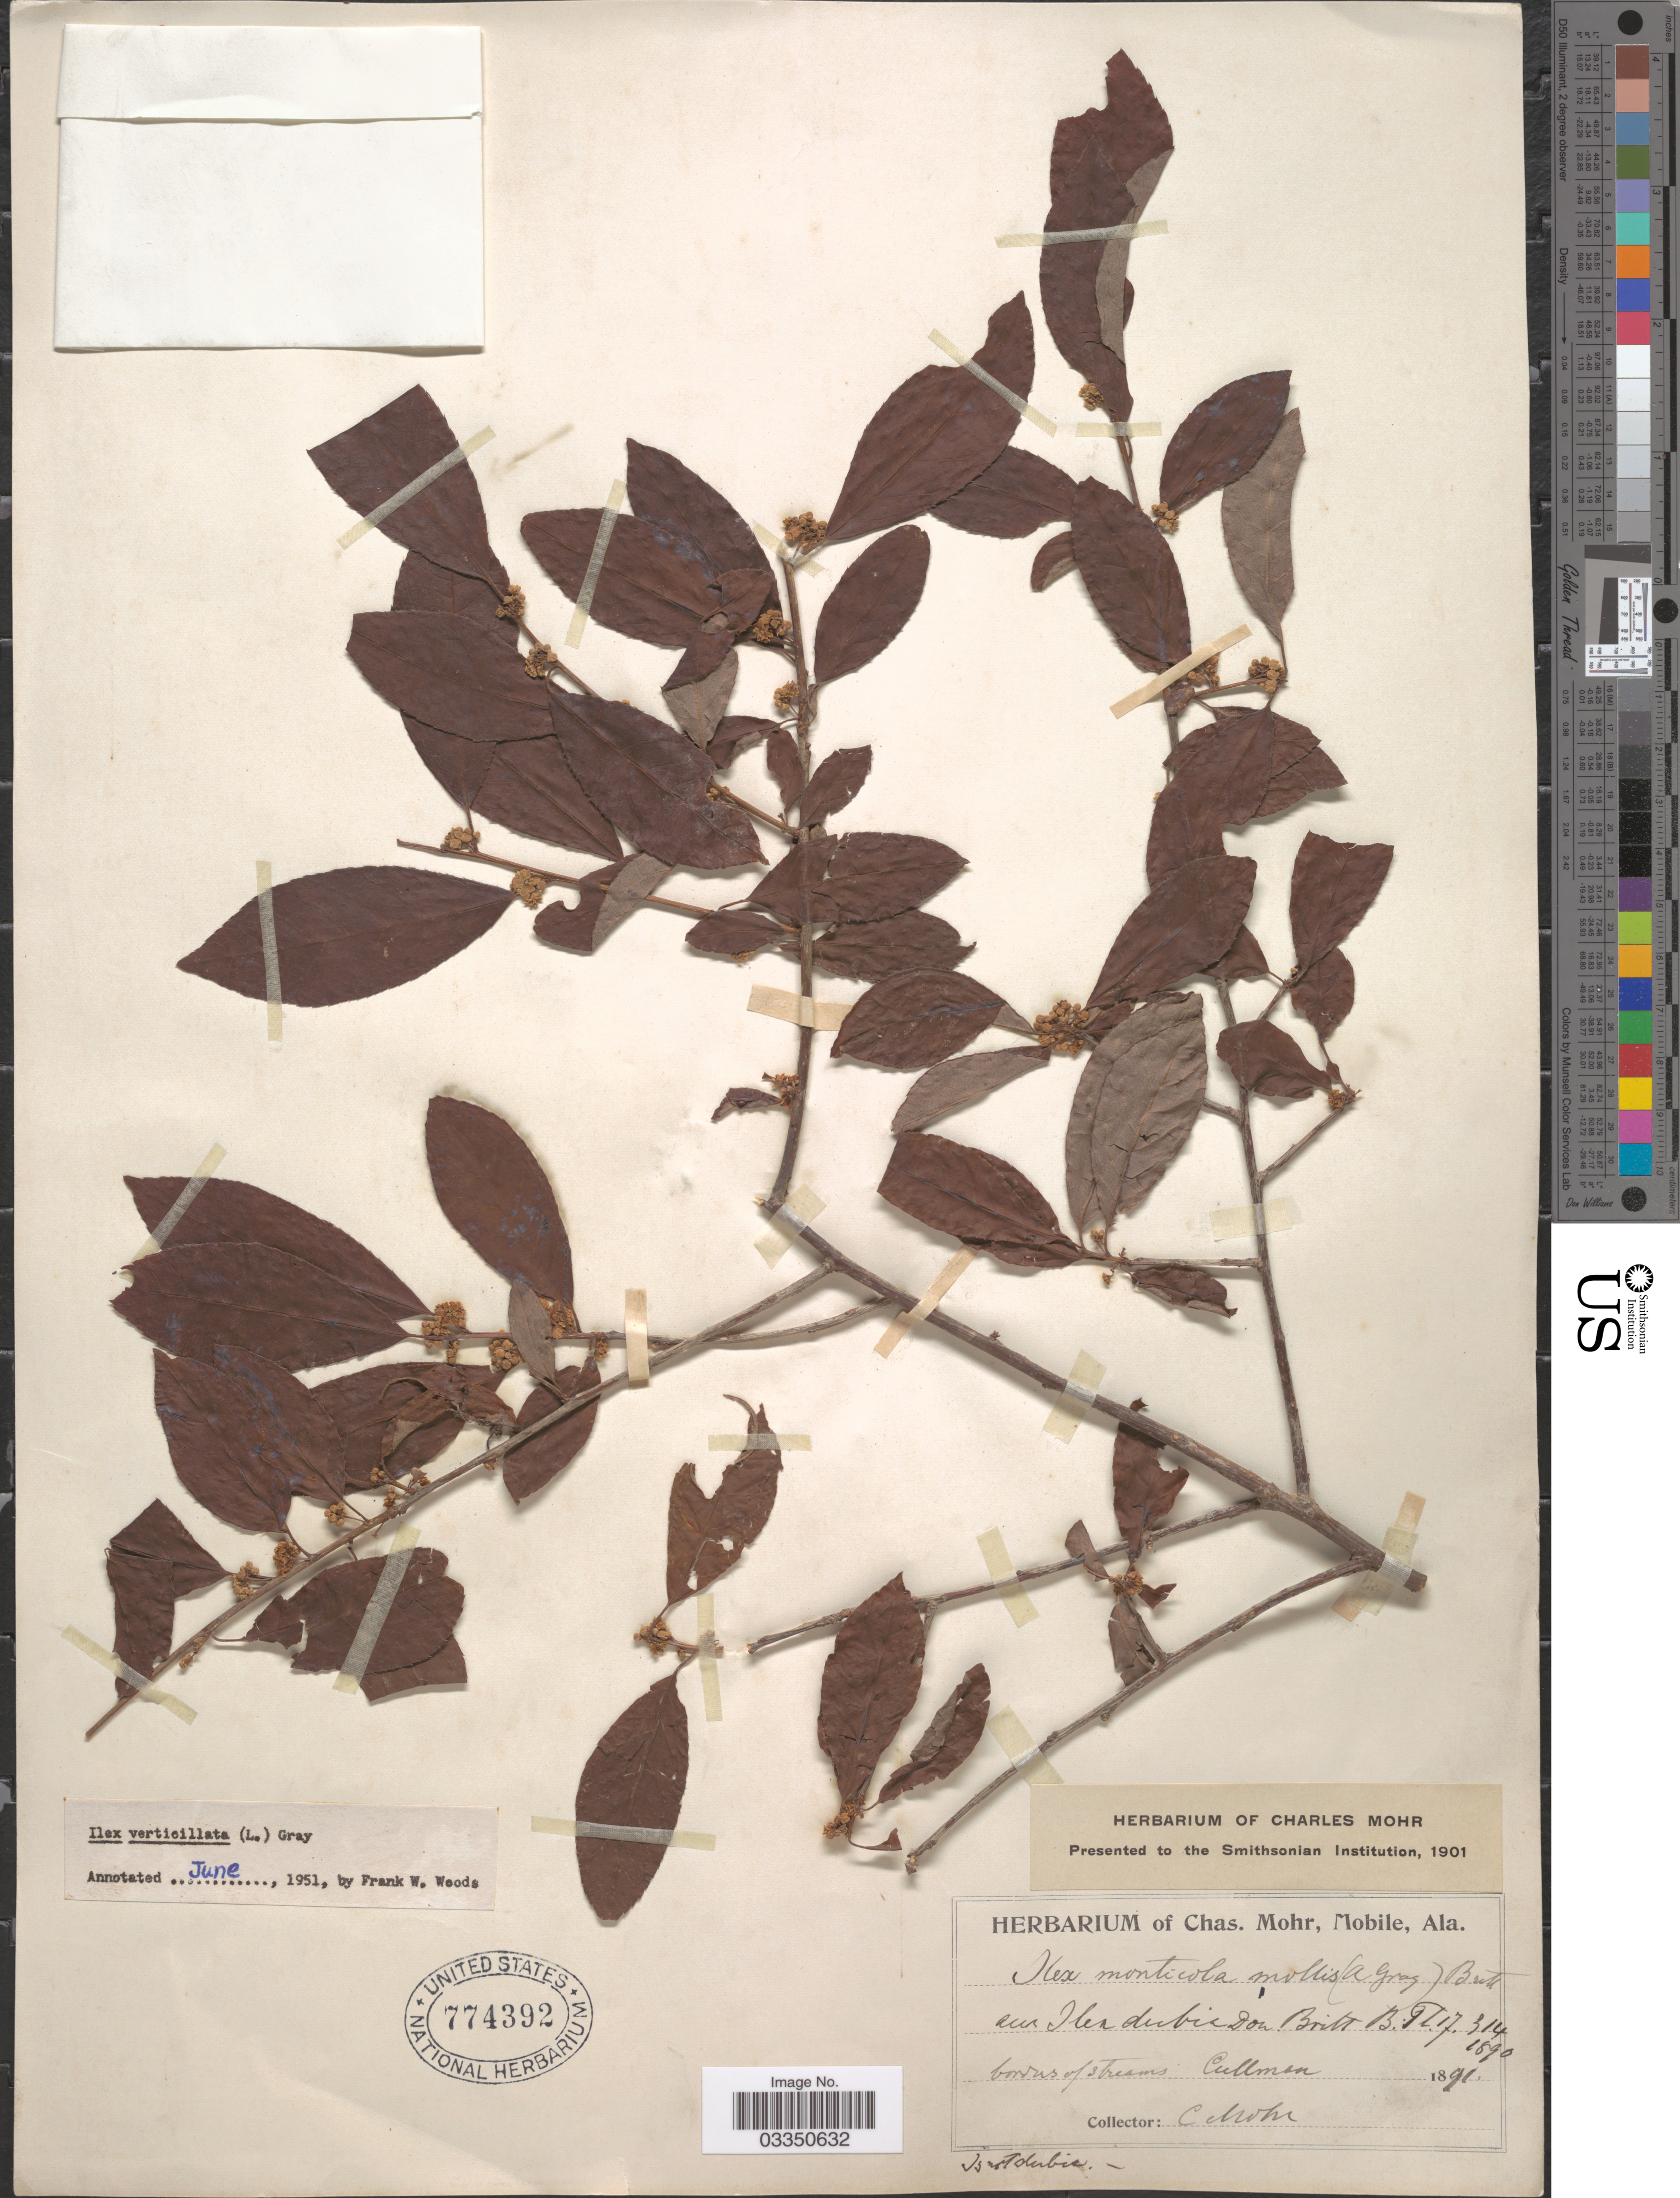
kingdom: Plantae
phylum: Tracheophyta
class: Magnoliopsida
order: Aquifoliales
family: Aquifoliaceae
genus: Ilex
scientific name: Ilex verticillata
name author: (L.) A. Gray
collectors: C. T. Mohr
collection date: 1891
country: United States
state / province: Alabama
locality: Cullman.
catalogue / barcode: US 774392